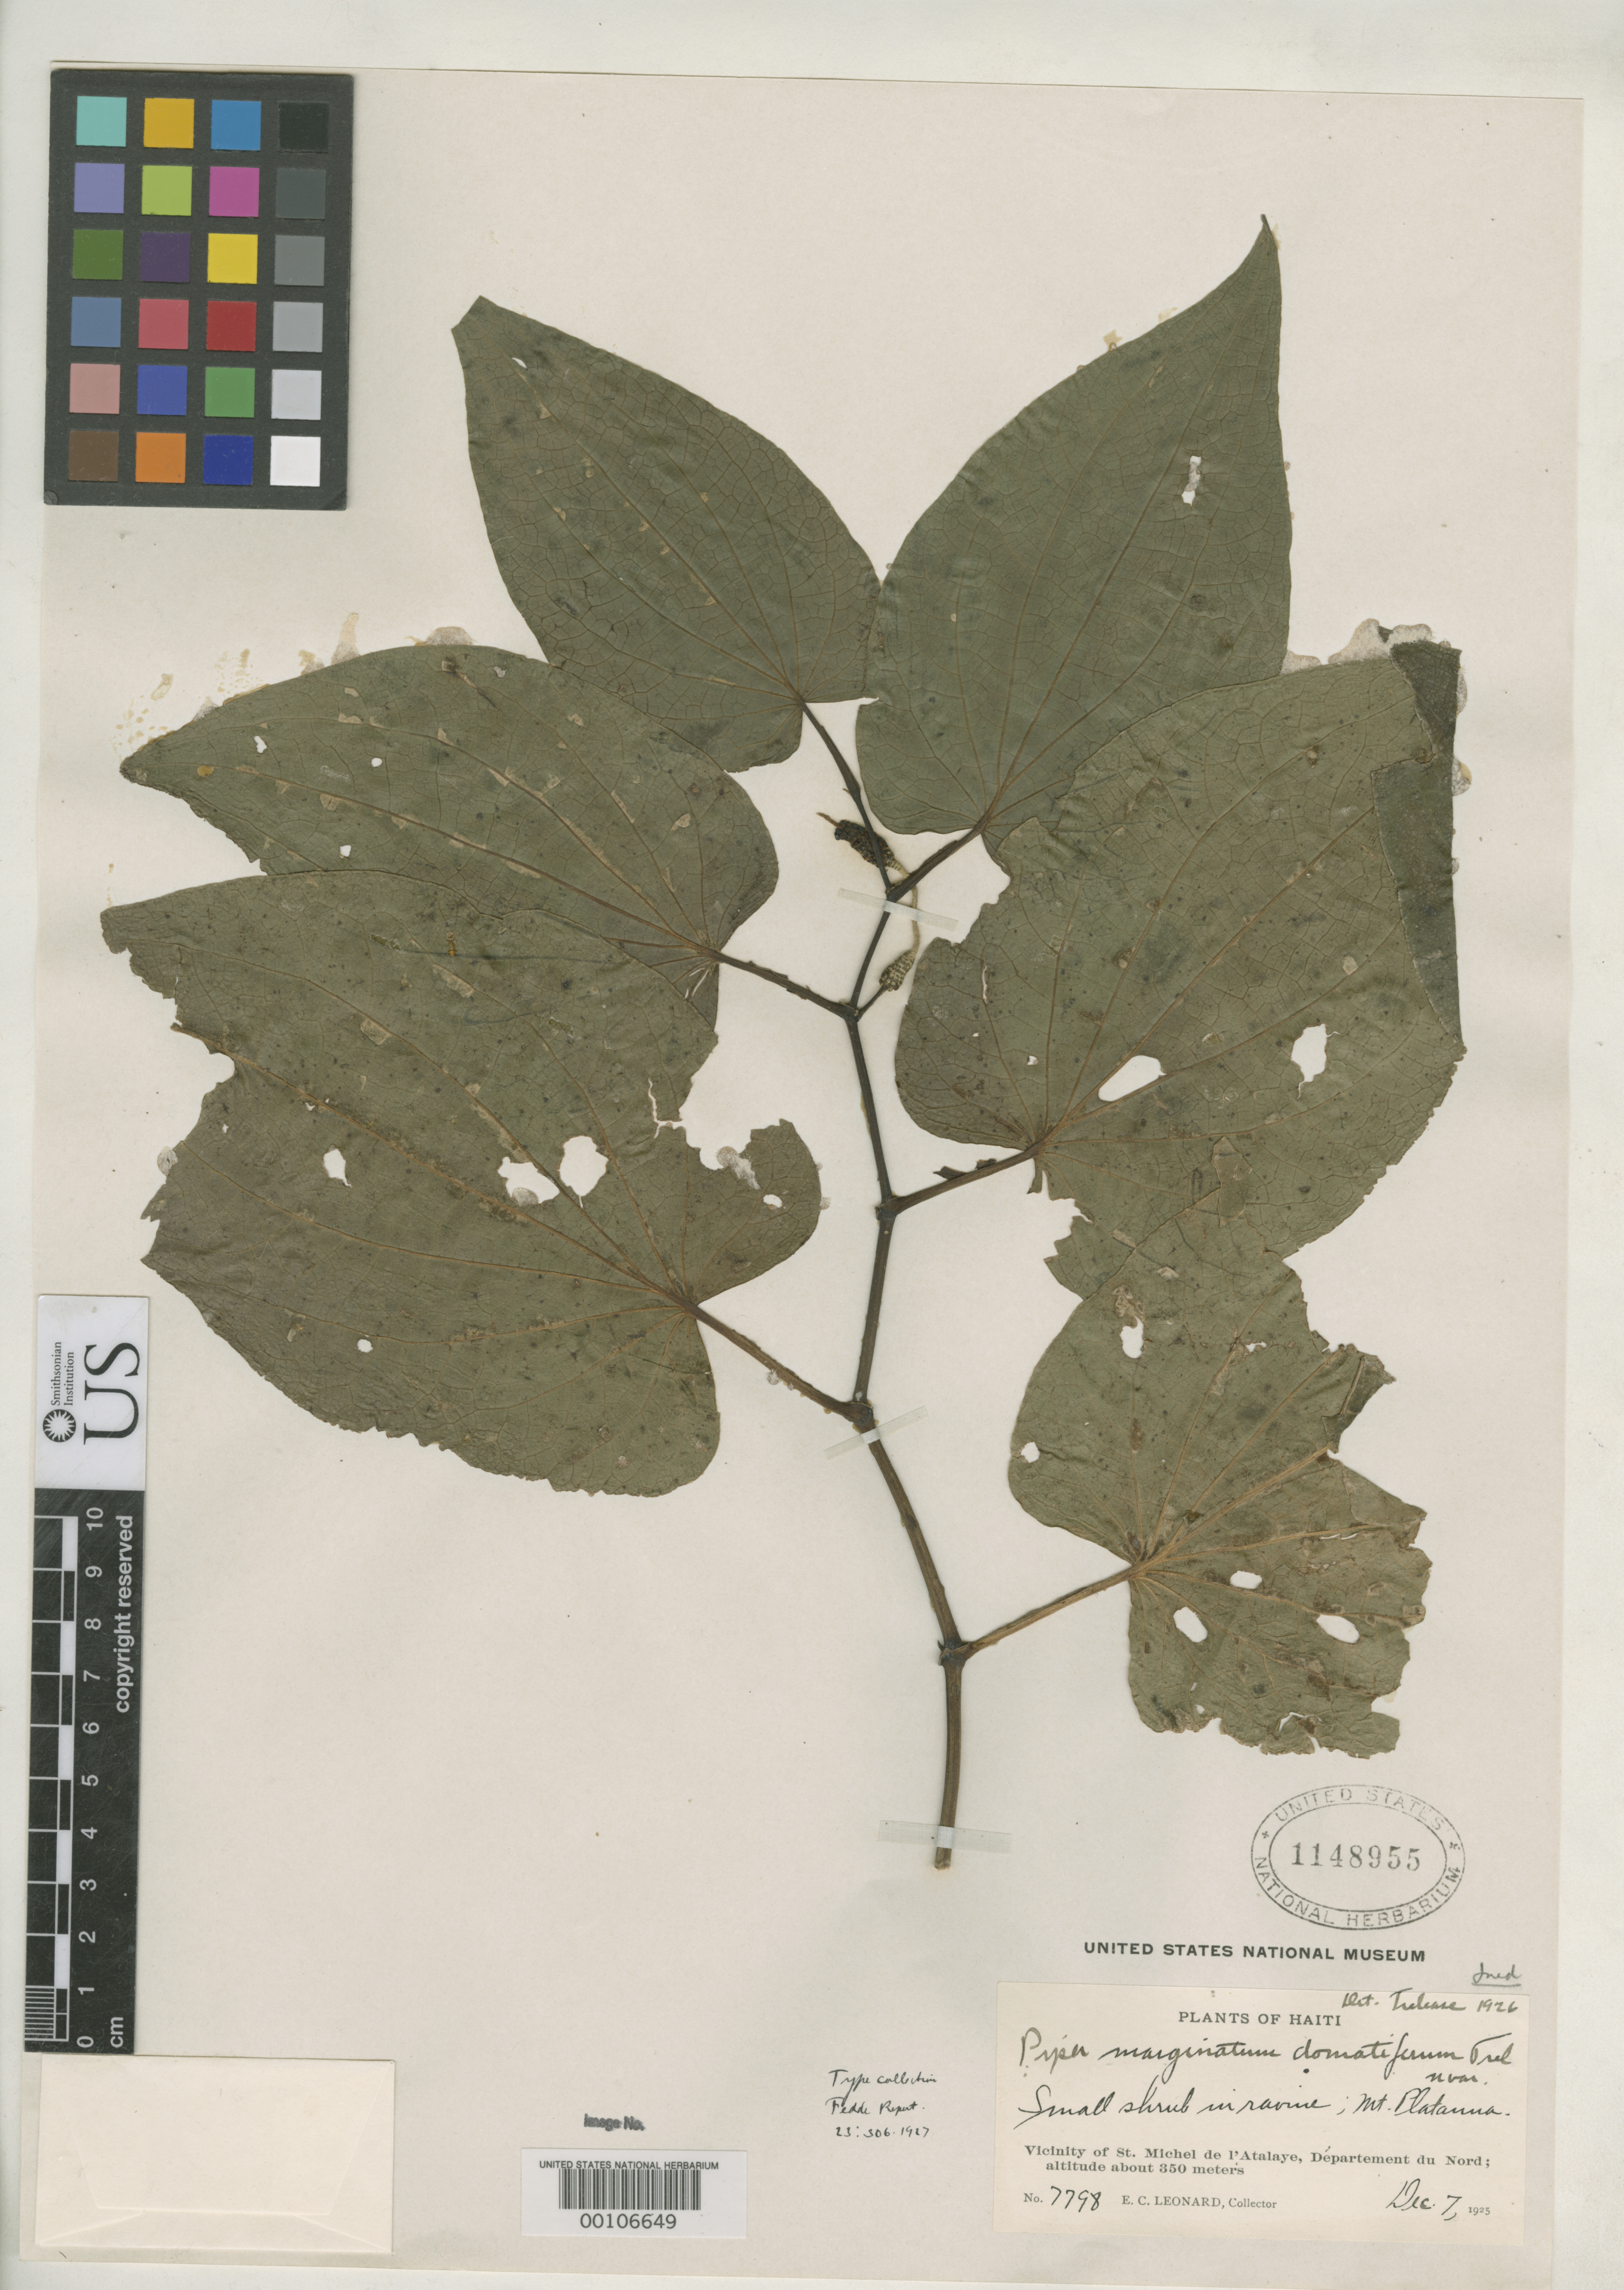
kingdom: Plantae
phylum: Tracheophyta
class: Magnoliopsida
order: Piperales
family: Piperaceae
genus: Piper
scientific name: Piper marginatum var. domatiiferum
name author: Trel.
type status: Isotype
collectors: E. C. Leonard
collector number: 7798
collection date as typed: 07 Dec 1925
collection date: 1925-12-07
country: Haiti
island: Hispaniola Island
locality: Mt. Platanna, s. Michel de L'atalaye.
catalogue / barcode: US 1148955